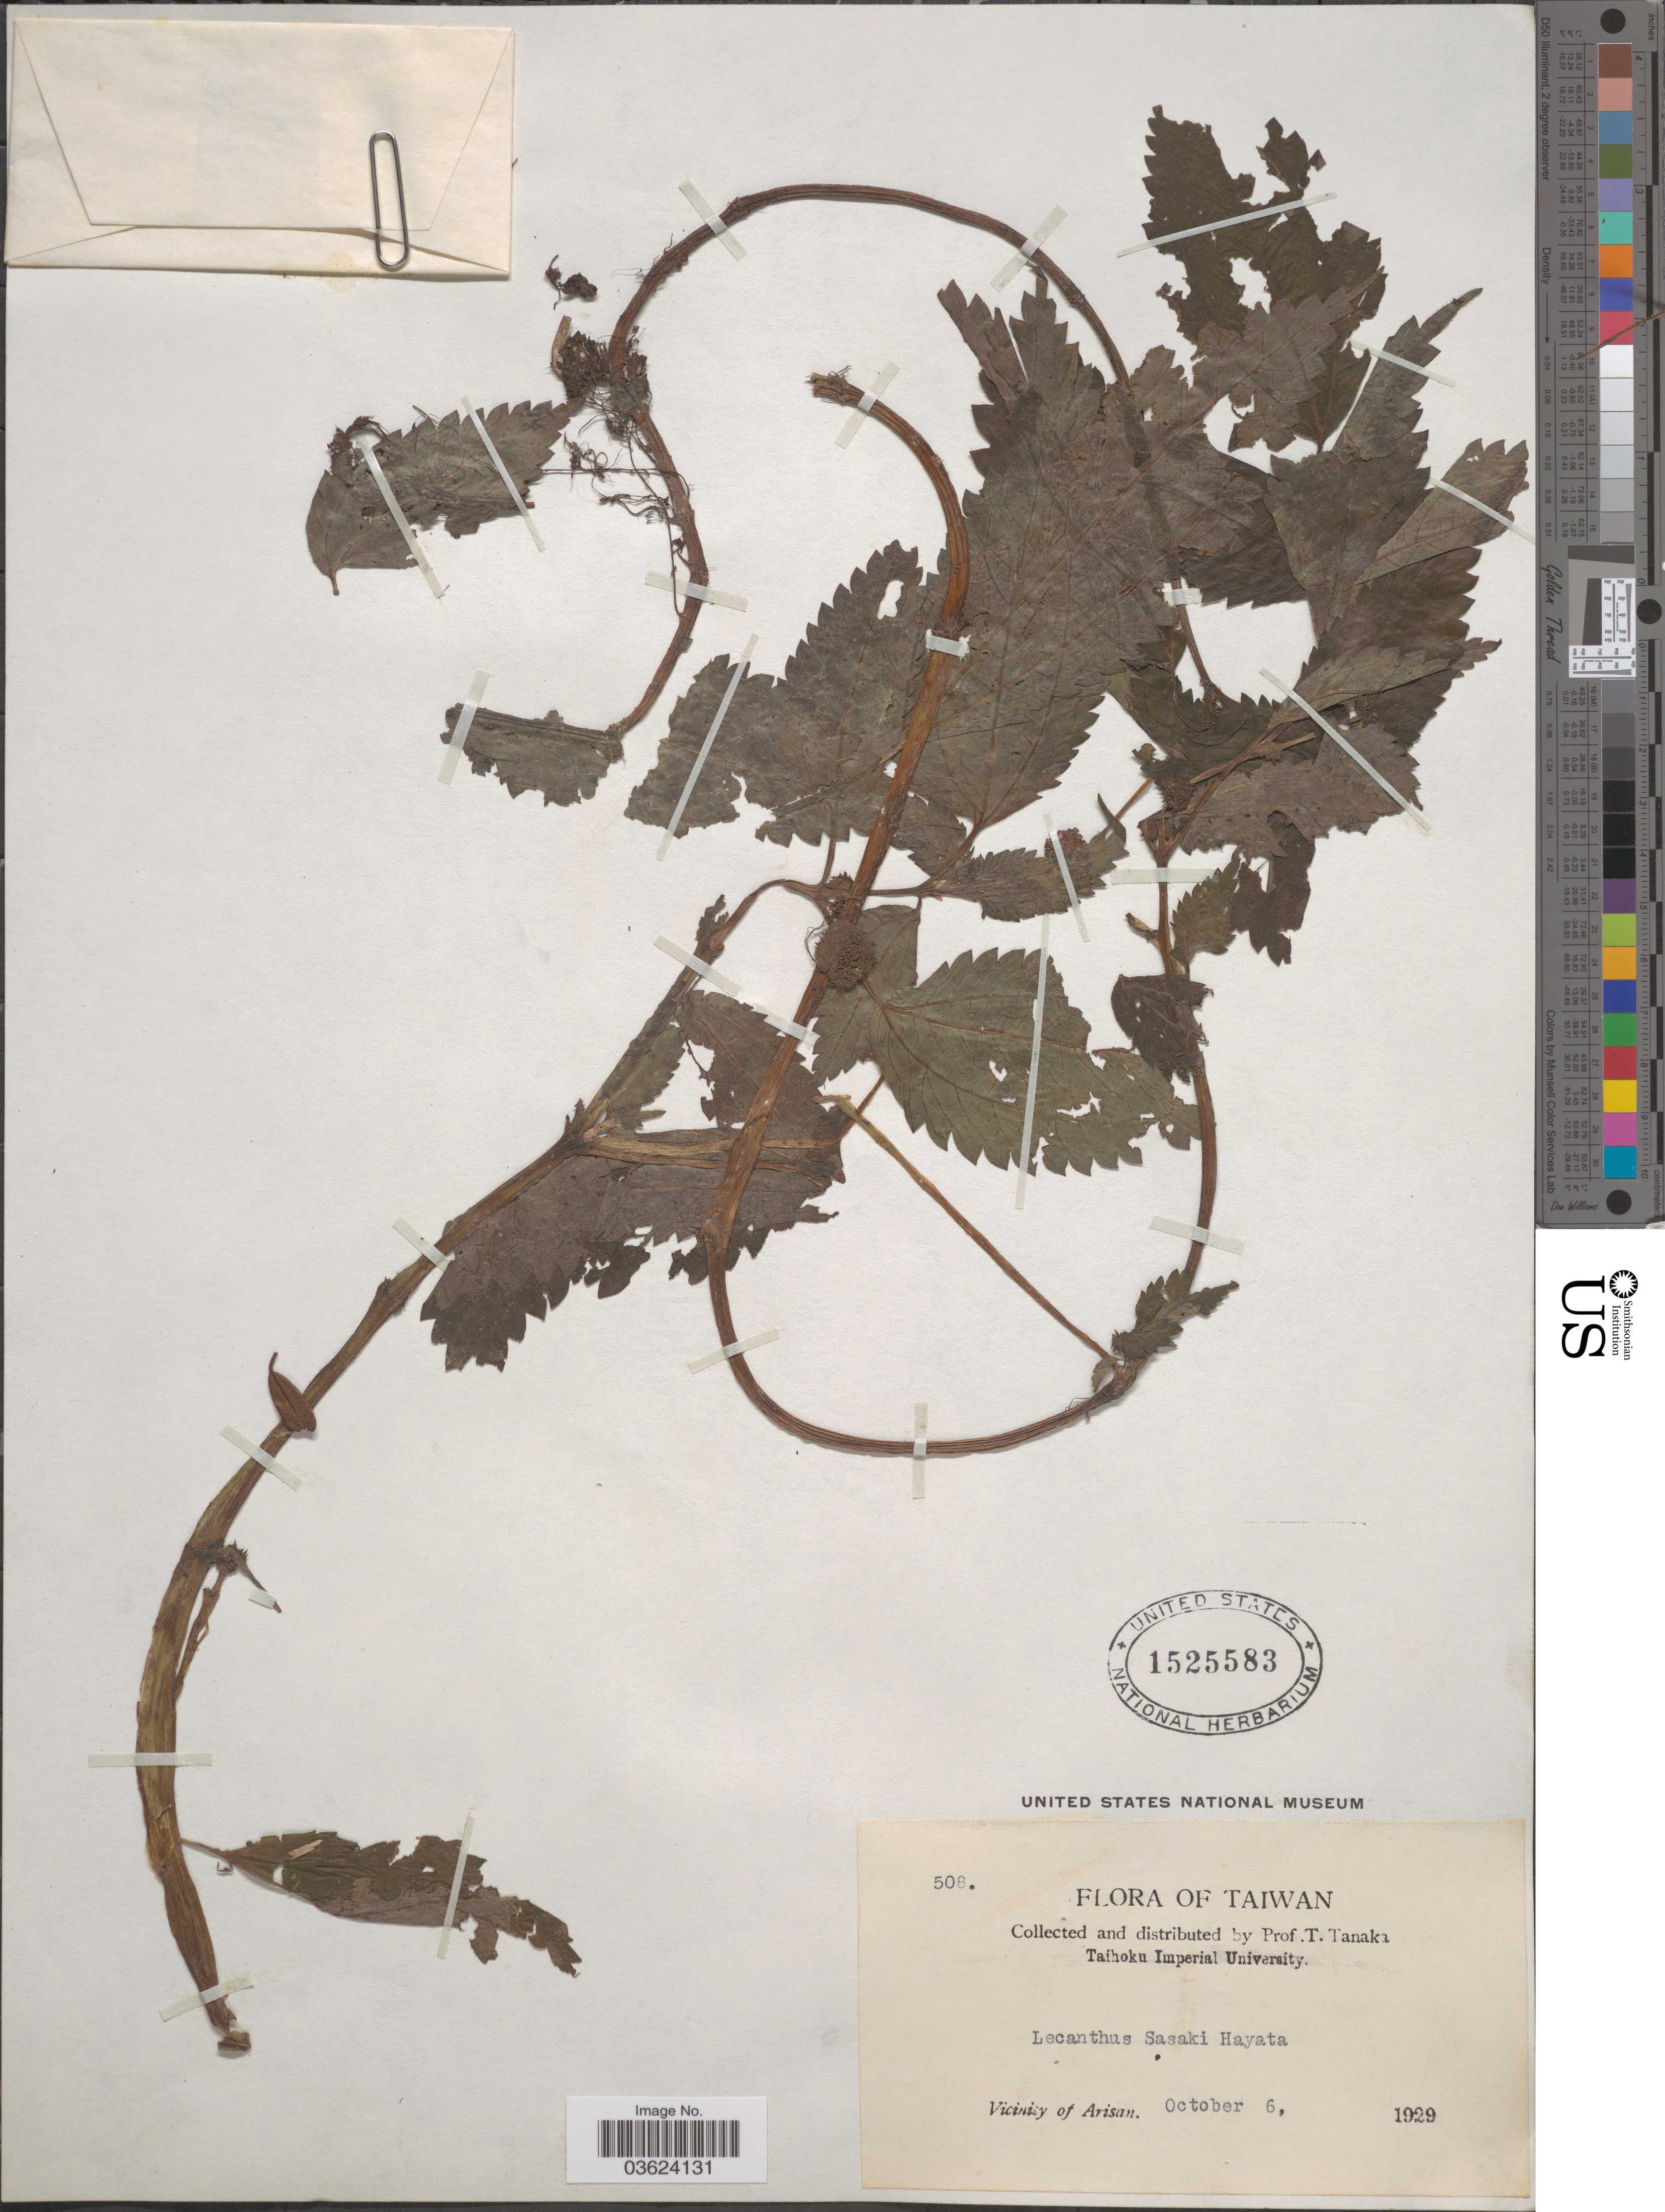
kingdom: Plantae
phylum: Tracheophyta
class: Magnoliopsida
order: Rosales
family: Urticaceae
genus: Lecanthus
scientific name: Lecanthus sasakii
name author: Hayata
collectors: T. Tanaka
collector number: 508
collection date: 1929-10-06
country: Taiwan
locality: Vicinity of Arisan.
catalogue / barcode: US 1525583